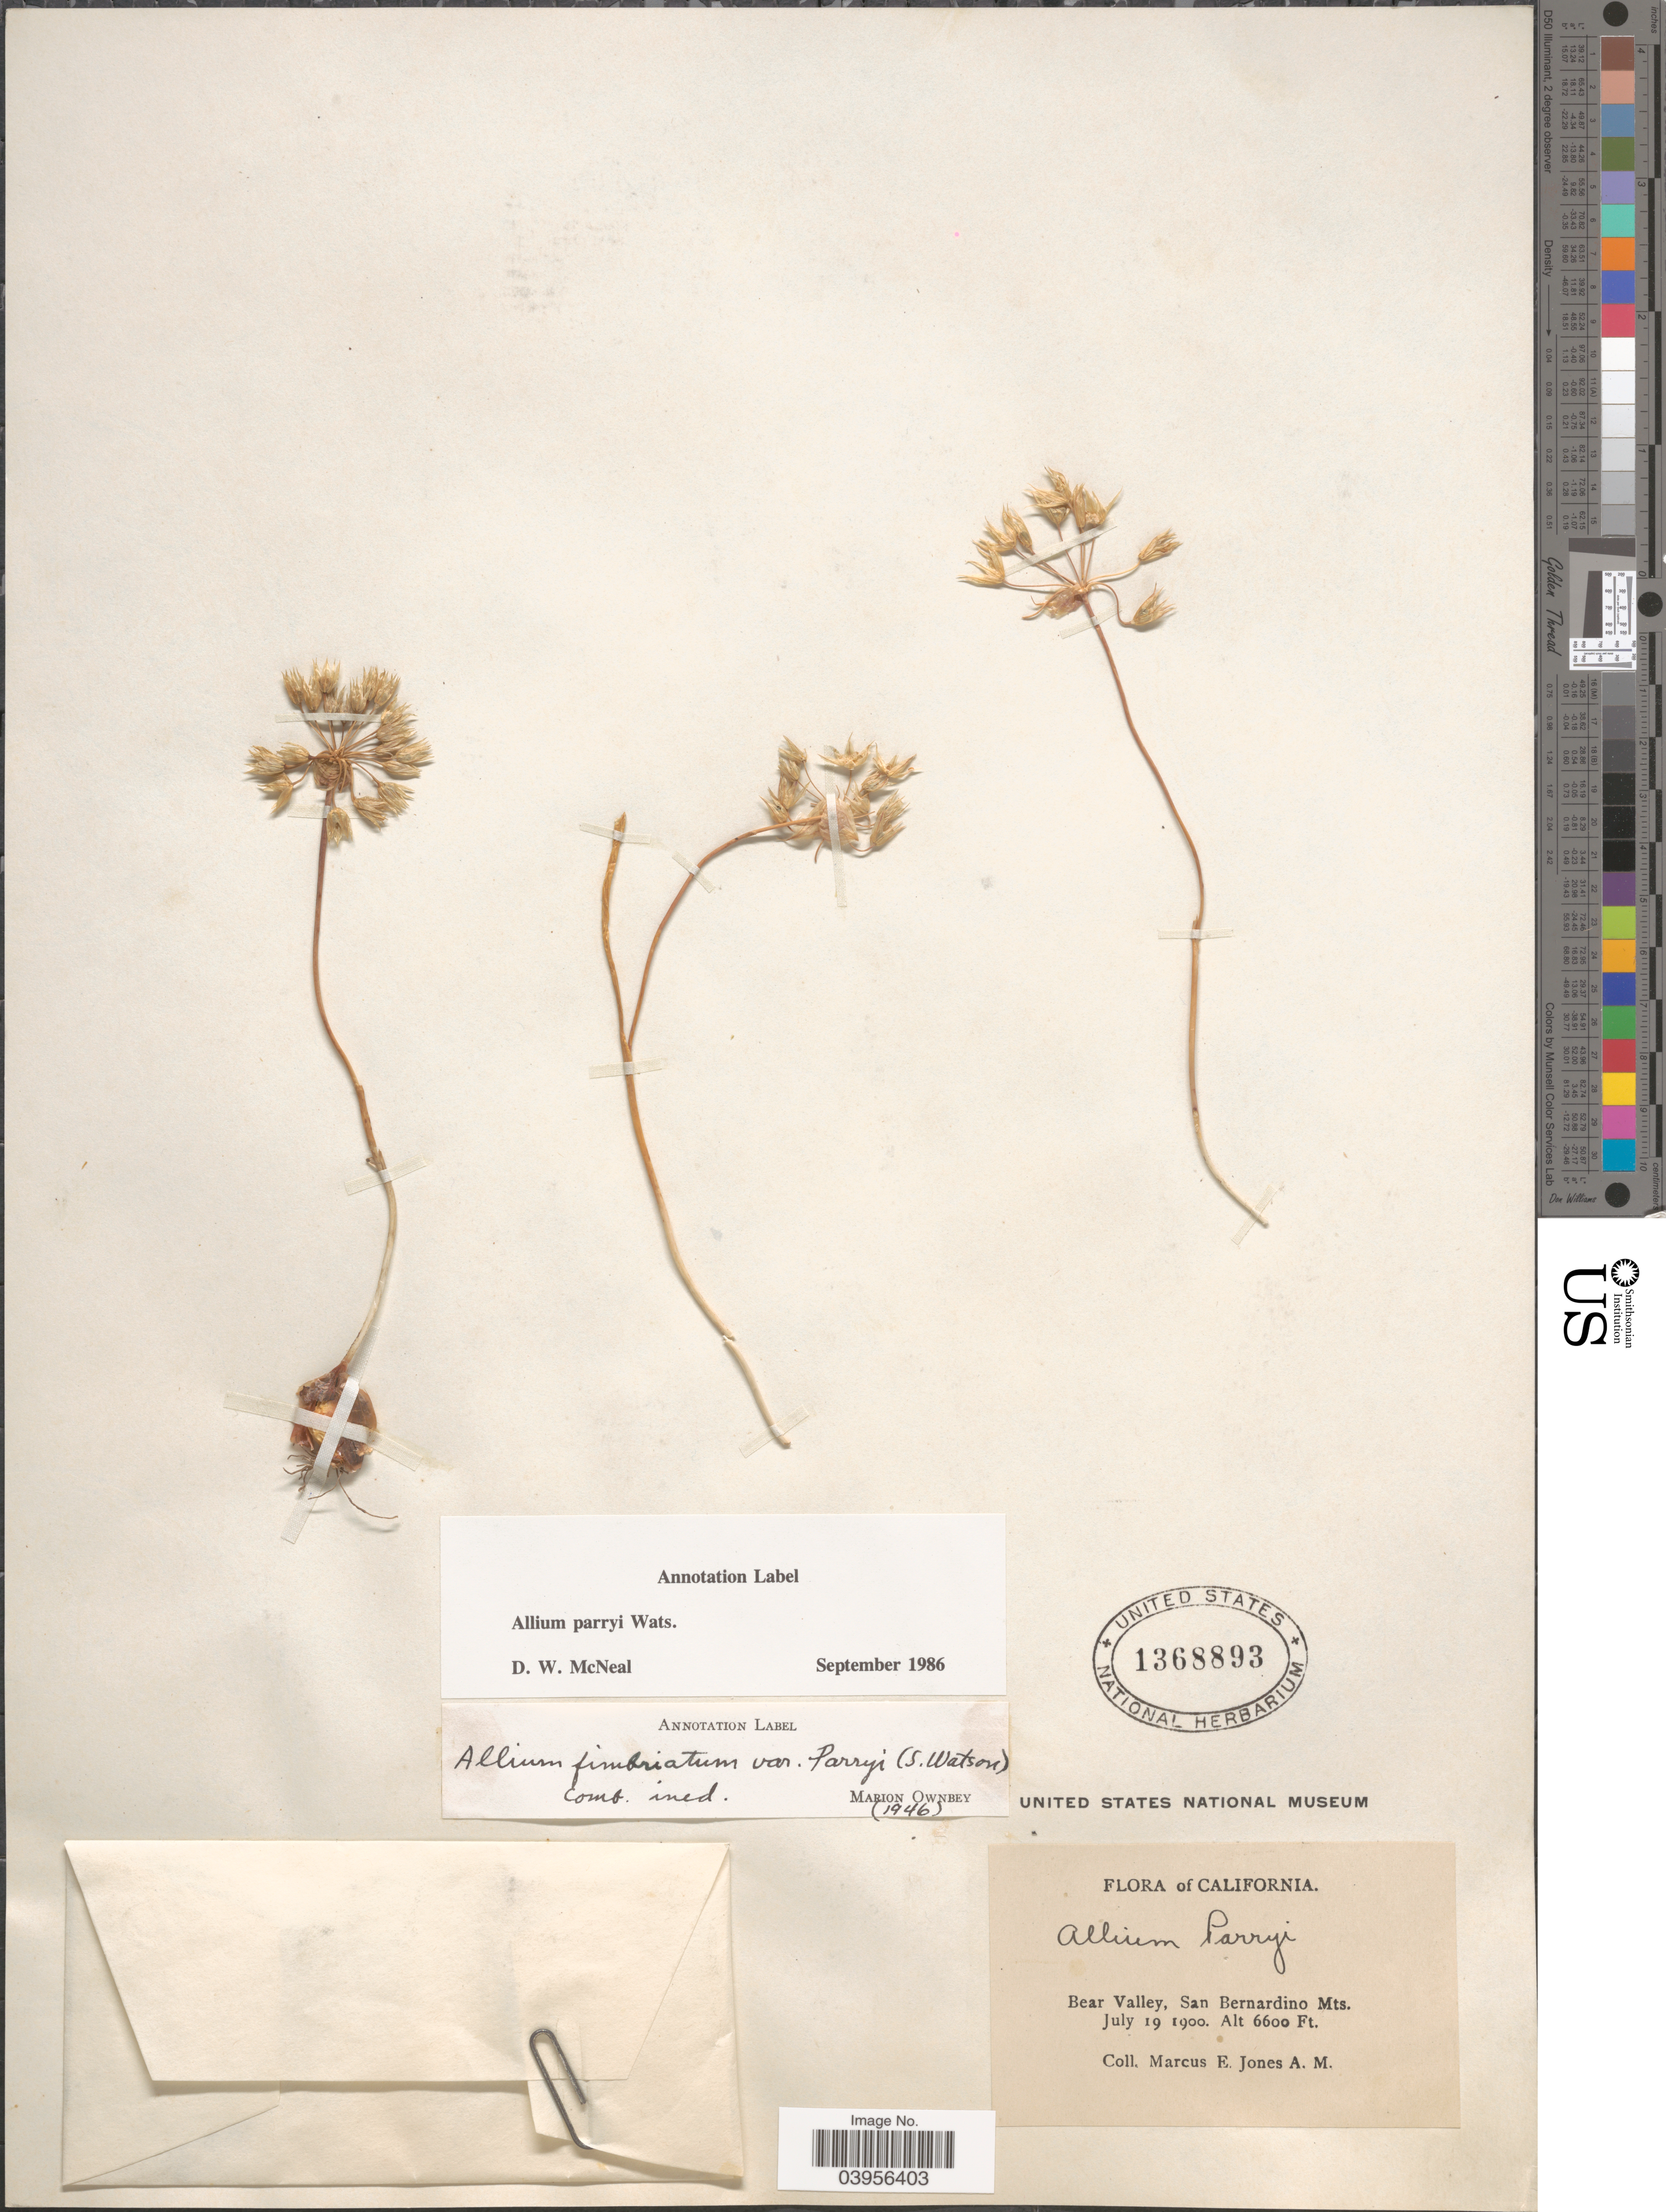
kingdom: Plantae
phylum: Tracheophyta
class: Liliopsida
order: Asparagales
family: Amaryllidaceae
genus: Allium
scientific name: Allium parryi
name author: S. Watson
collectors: M. E. Jones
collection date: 1900-07-19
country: United States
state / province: California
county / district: San Bernardino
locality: Bear Valley, San Bernardino Mts.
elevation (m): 2012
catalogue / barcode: US 1368893